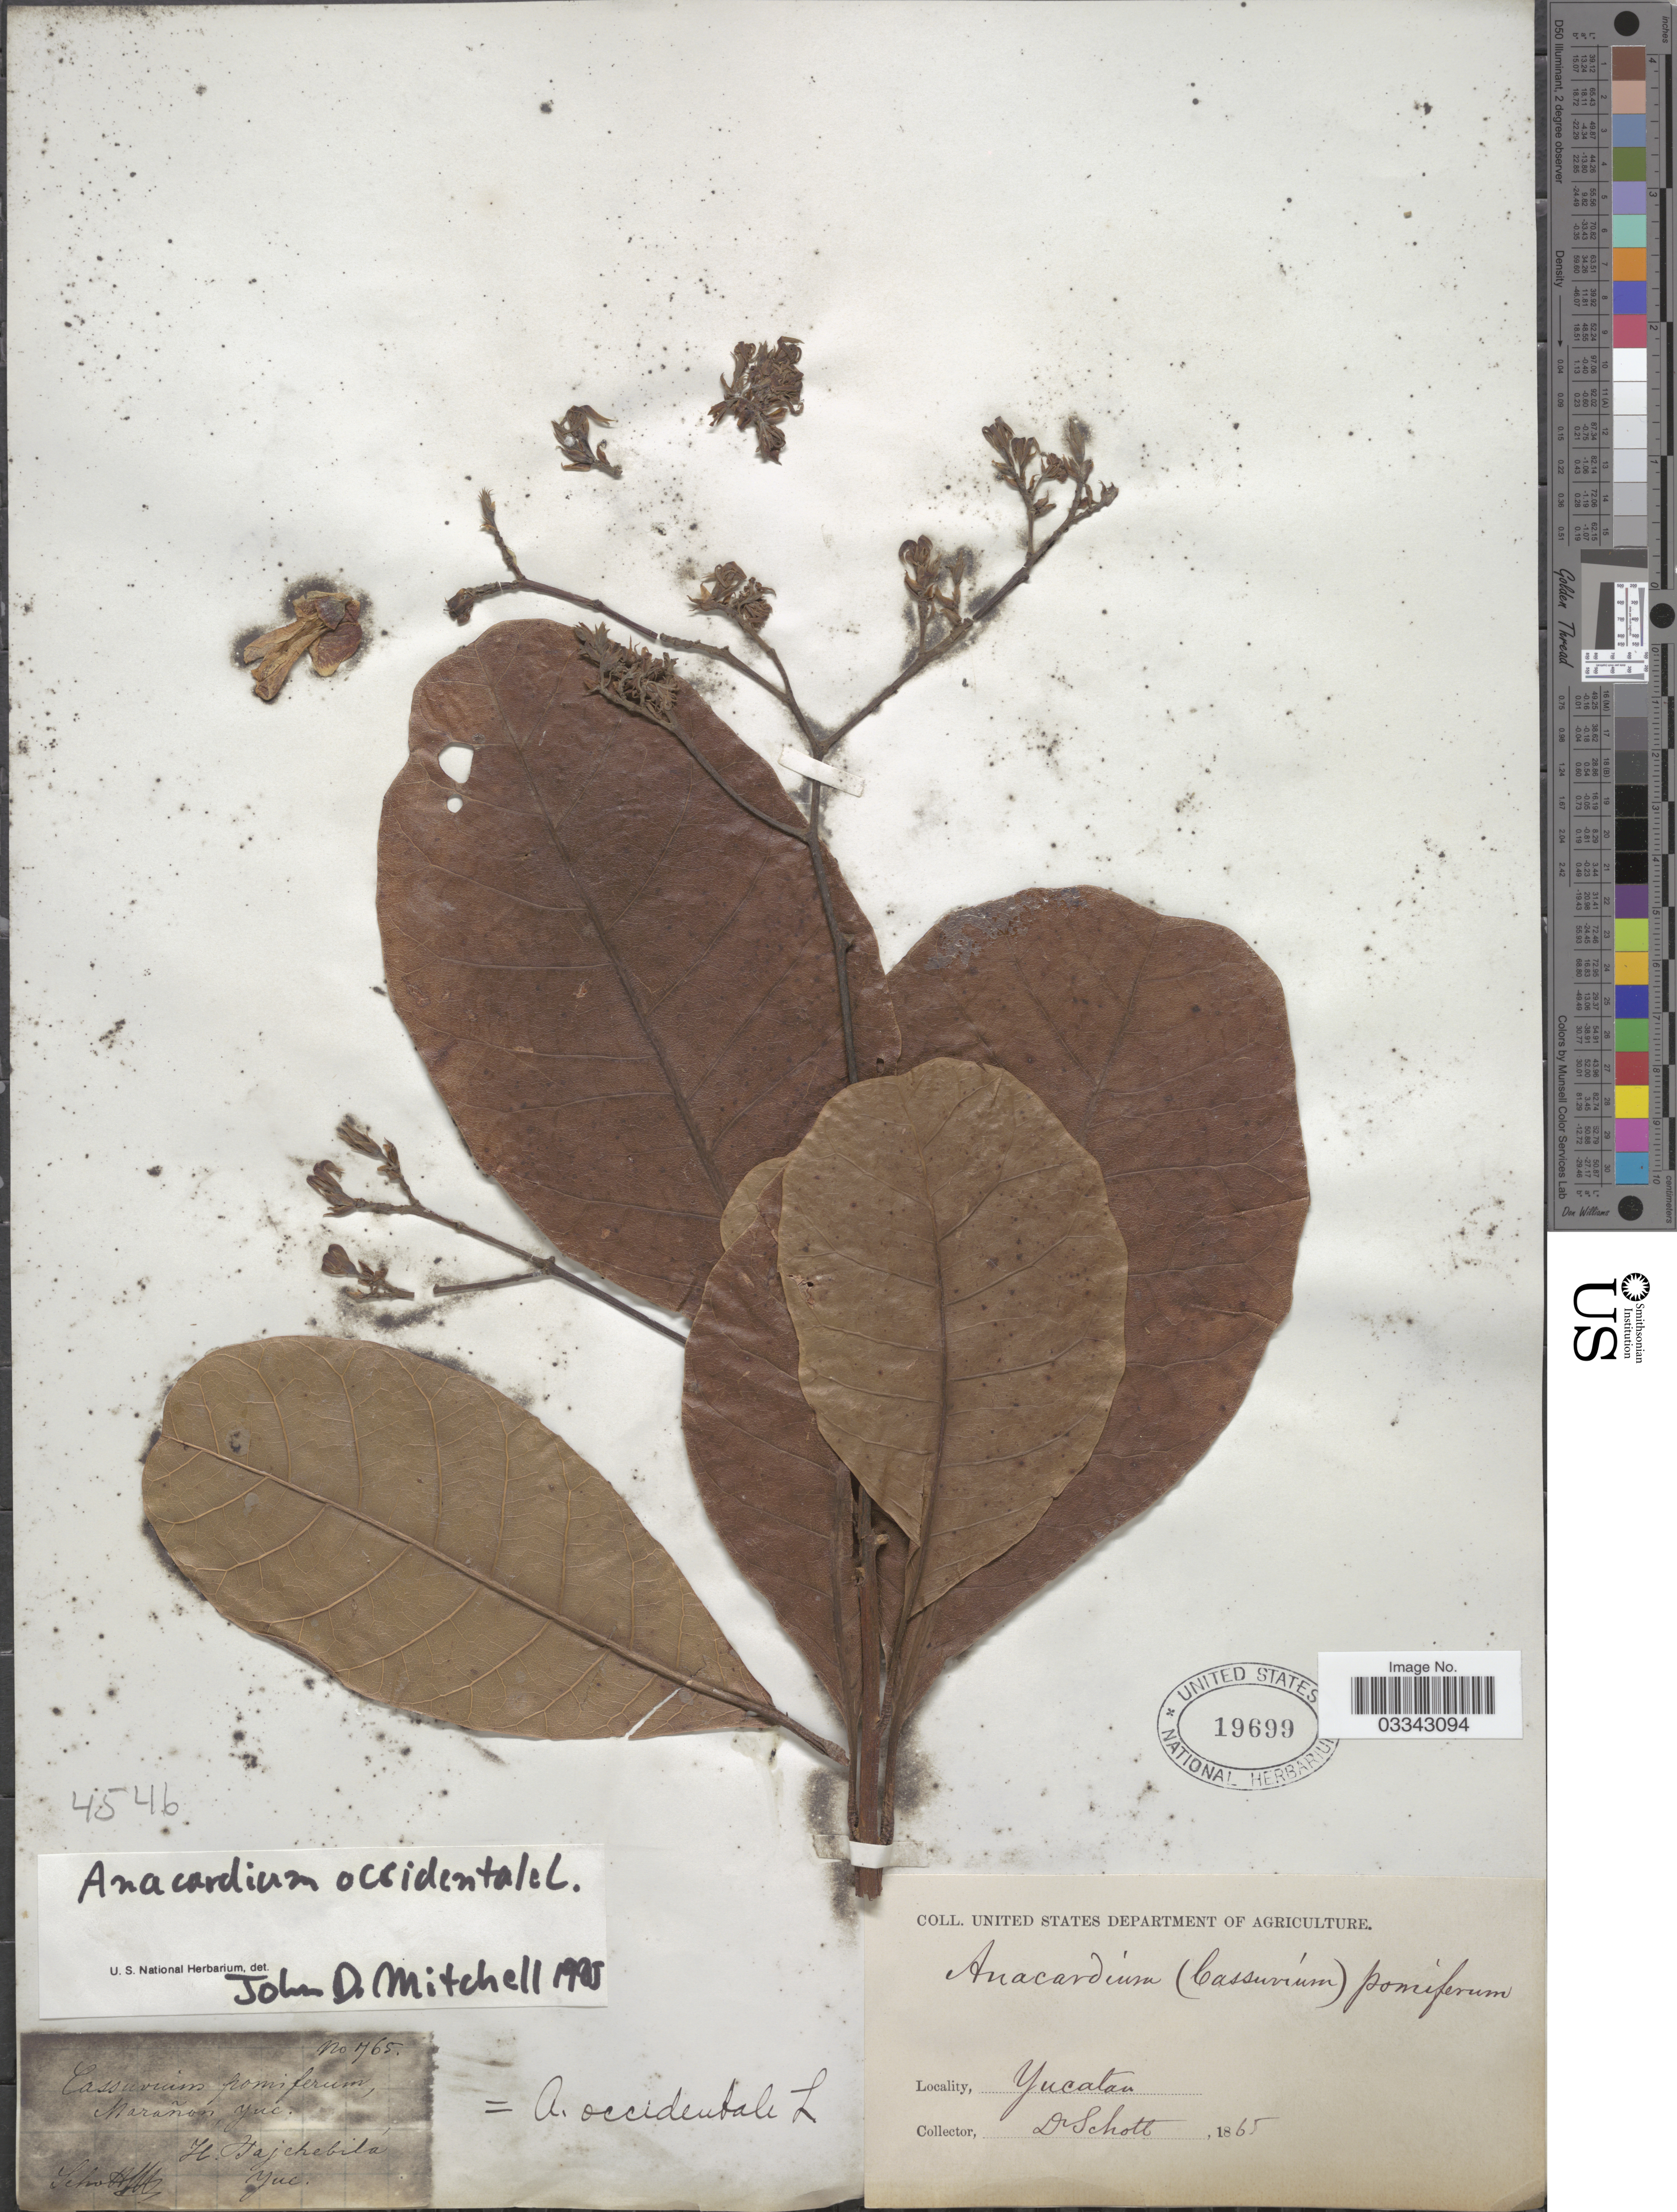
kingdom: Plantae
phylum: Tracheophyta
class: Magnoliopsida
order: Sapindales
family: Anacardiaceae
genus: Anacardium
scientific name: Anacardium occidentale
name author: L.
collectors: Schott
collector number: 765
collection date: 1865-07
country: Mexico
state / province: Yucatán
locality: Narañon.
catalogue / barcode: US 19699